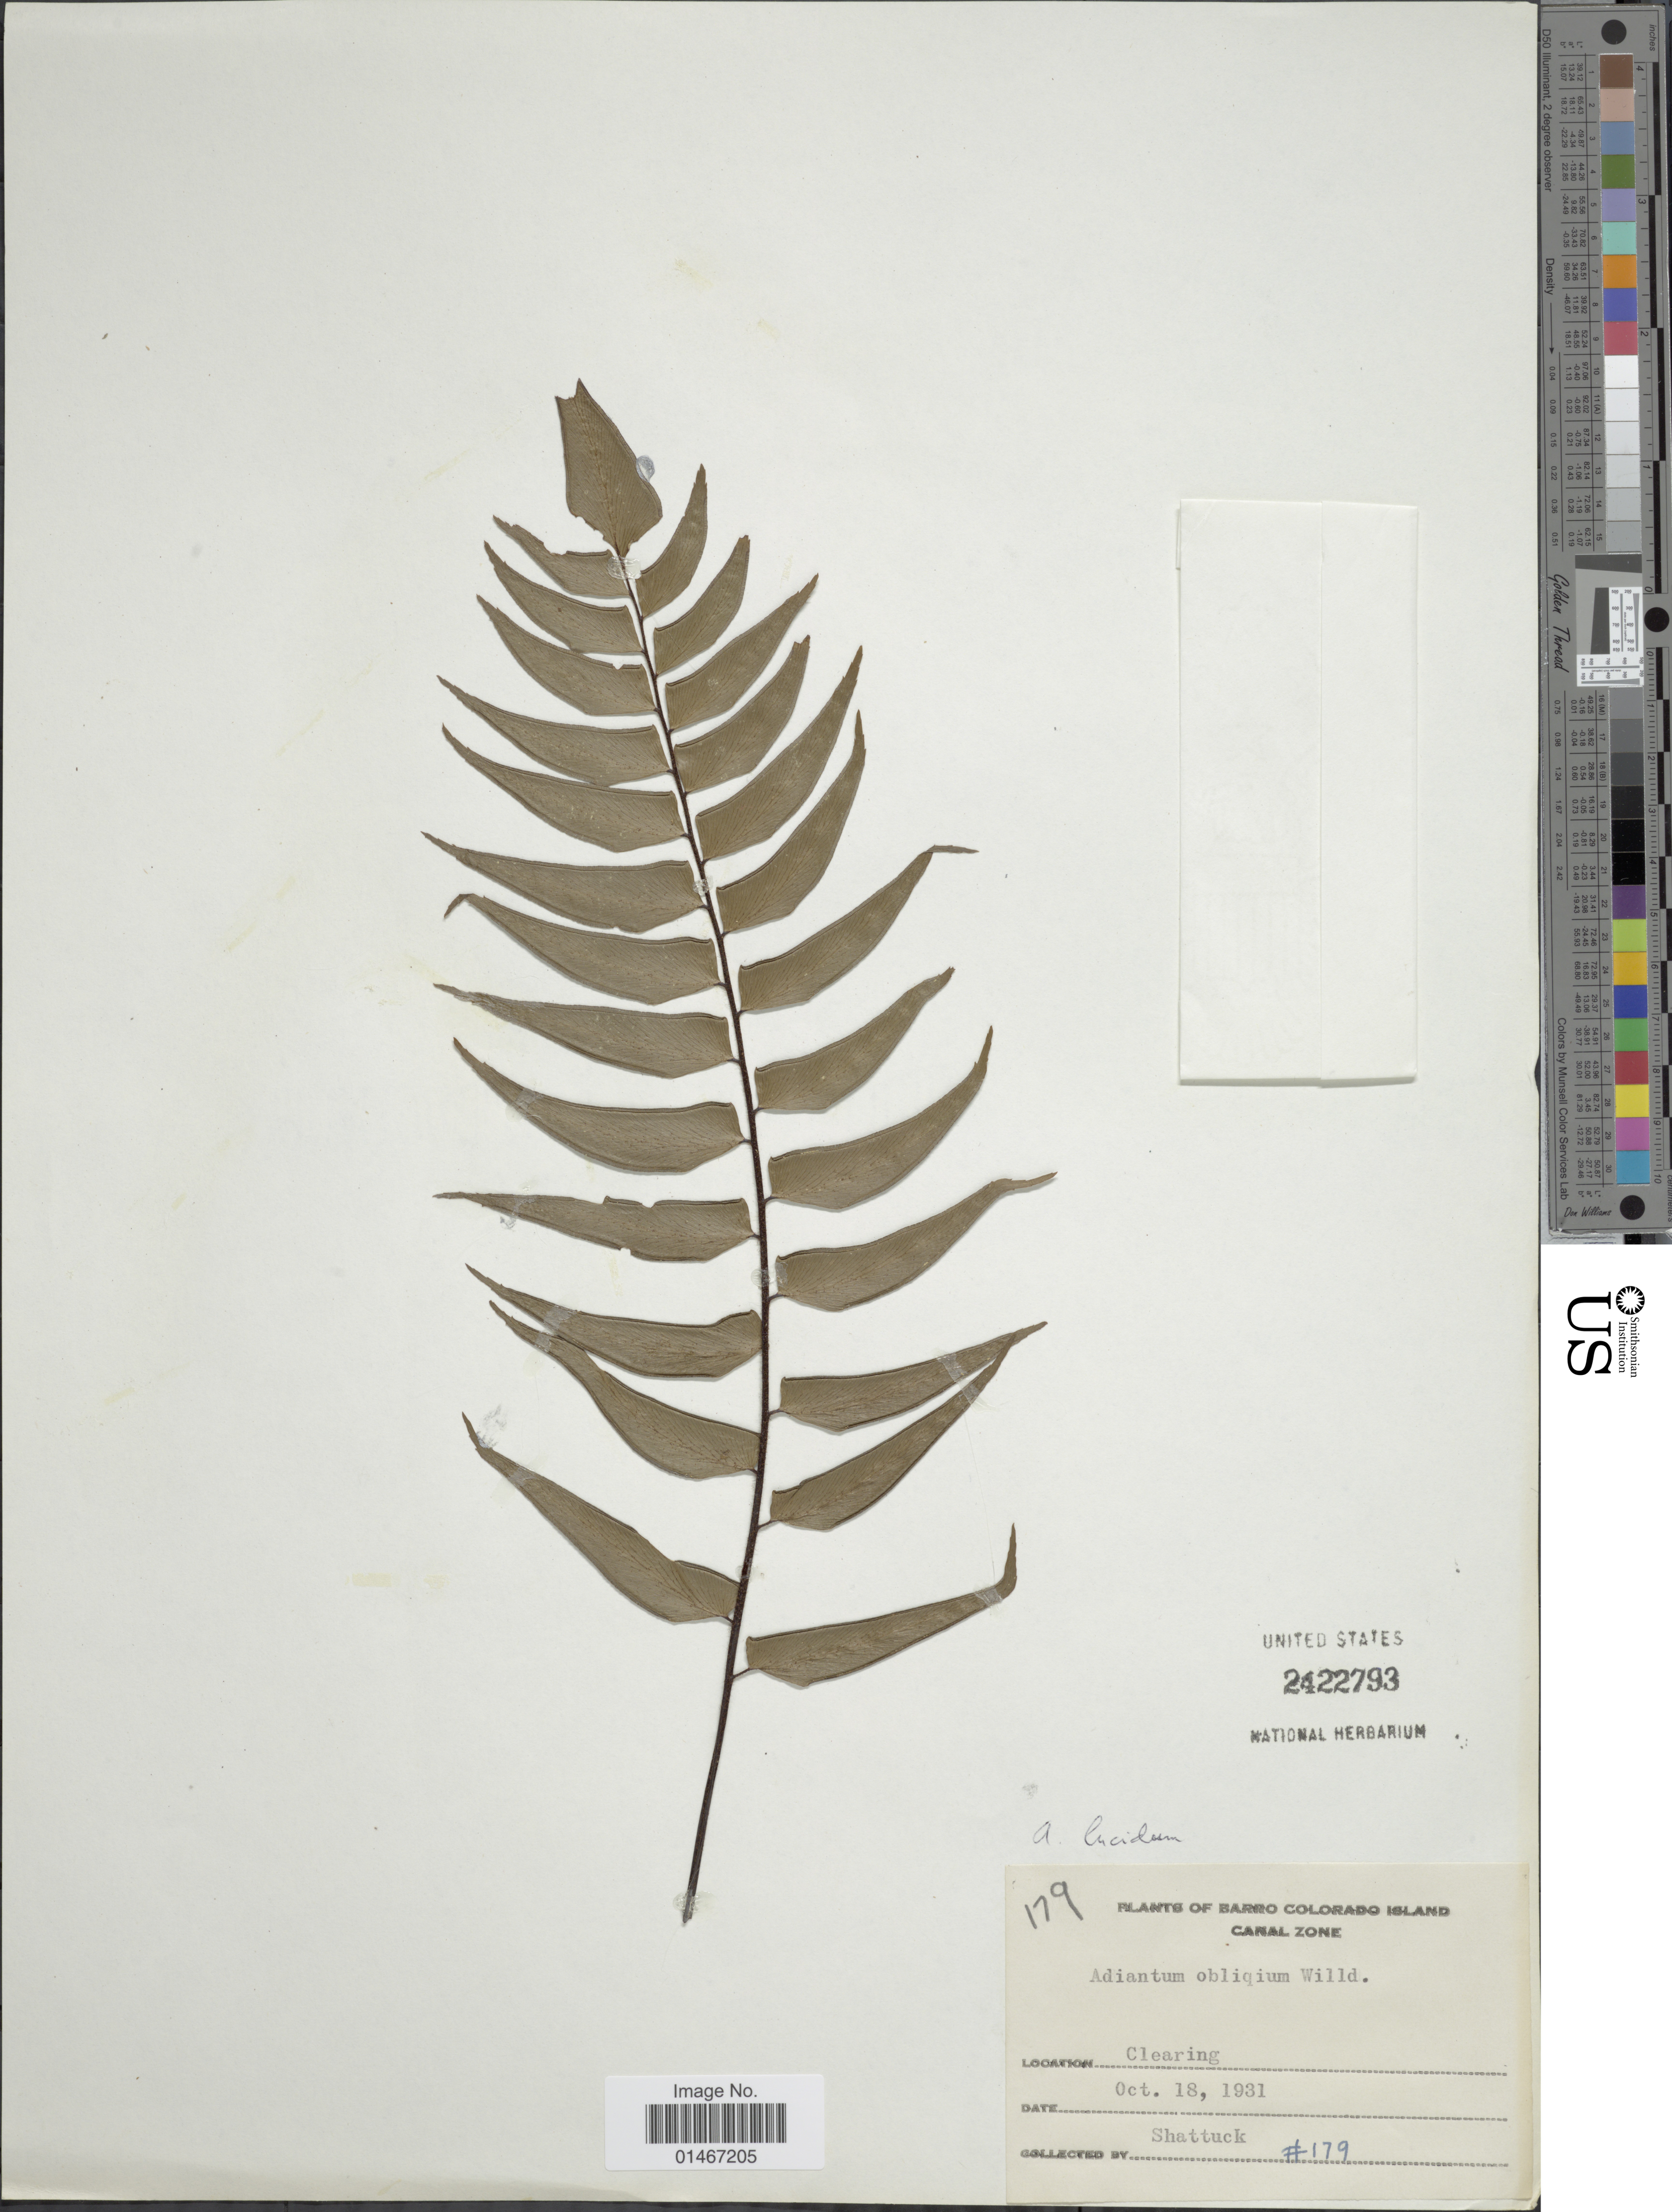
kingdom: Plantae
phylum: Tracheophyta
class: Polypodiopsida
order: Polypodiales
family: Pteridaceae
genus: Adiantum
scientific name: Adiantum lucidum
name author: (Cav.) Sw.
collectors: Shattuck, --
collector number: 179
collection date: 1931-10-18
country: Panama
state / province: Panamá Oeste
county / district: Canal Zone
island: Barro Colorado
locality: Clearing. Barro Colorado Island. Canal Zone.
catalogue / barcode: US 2422793